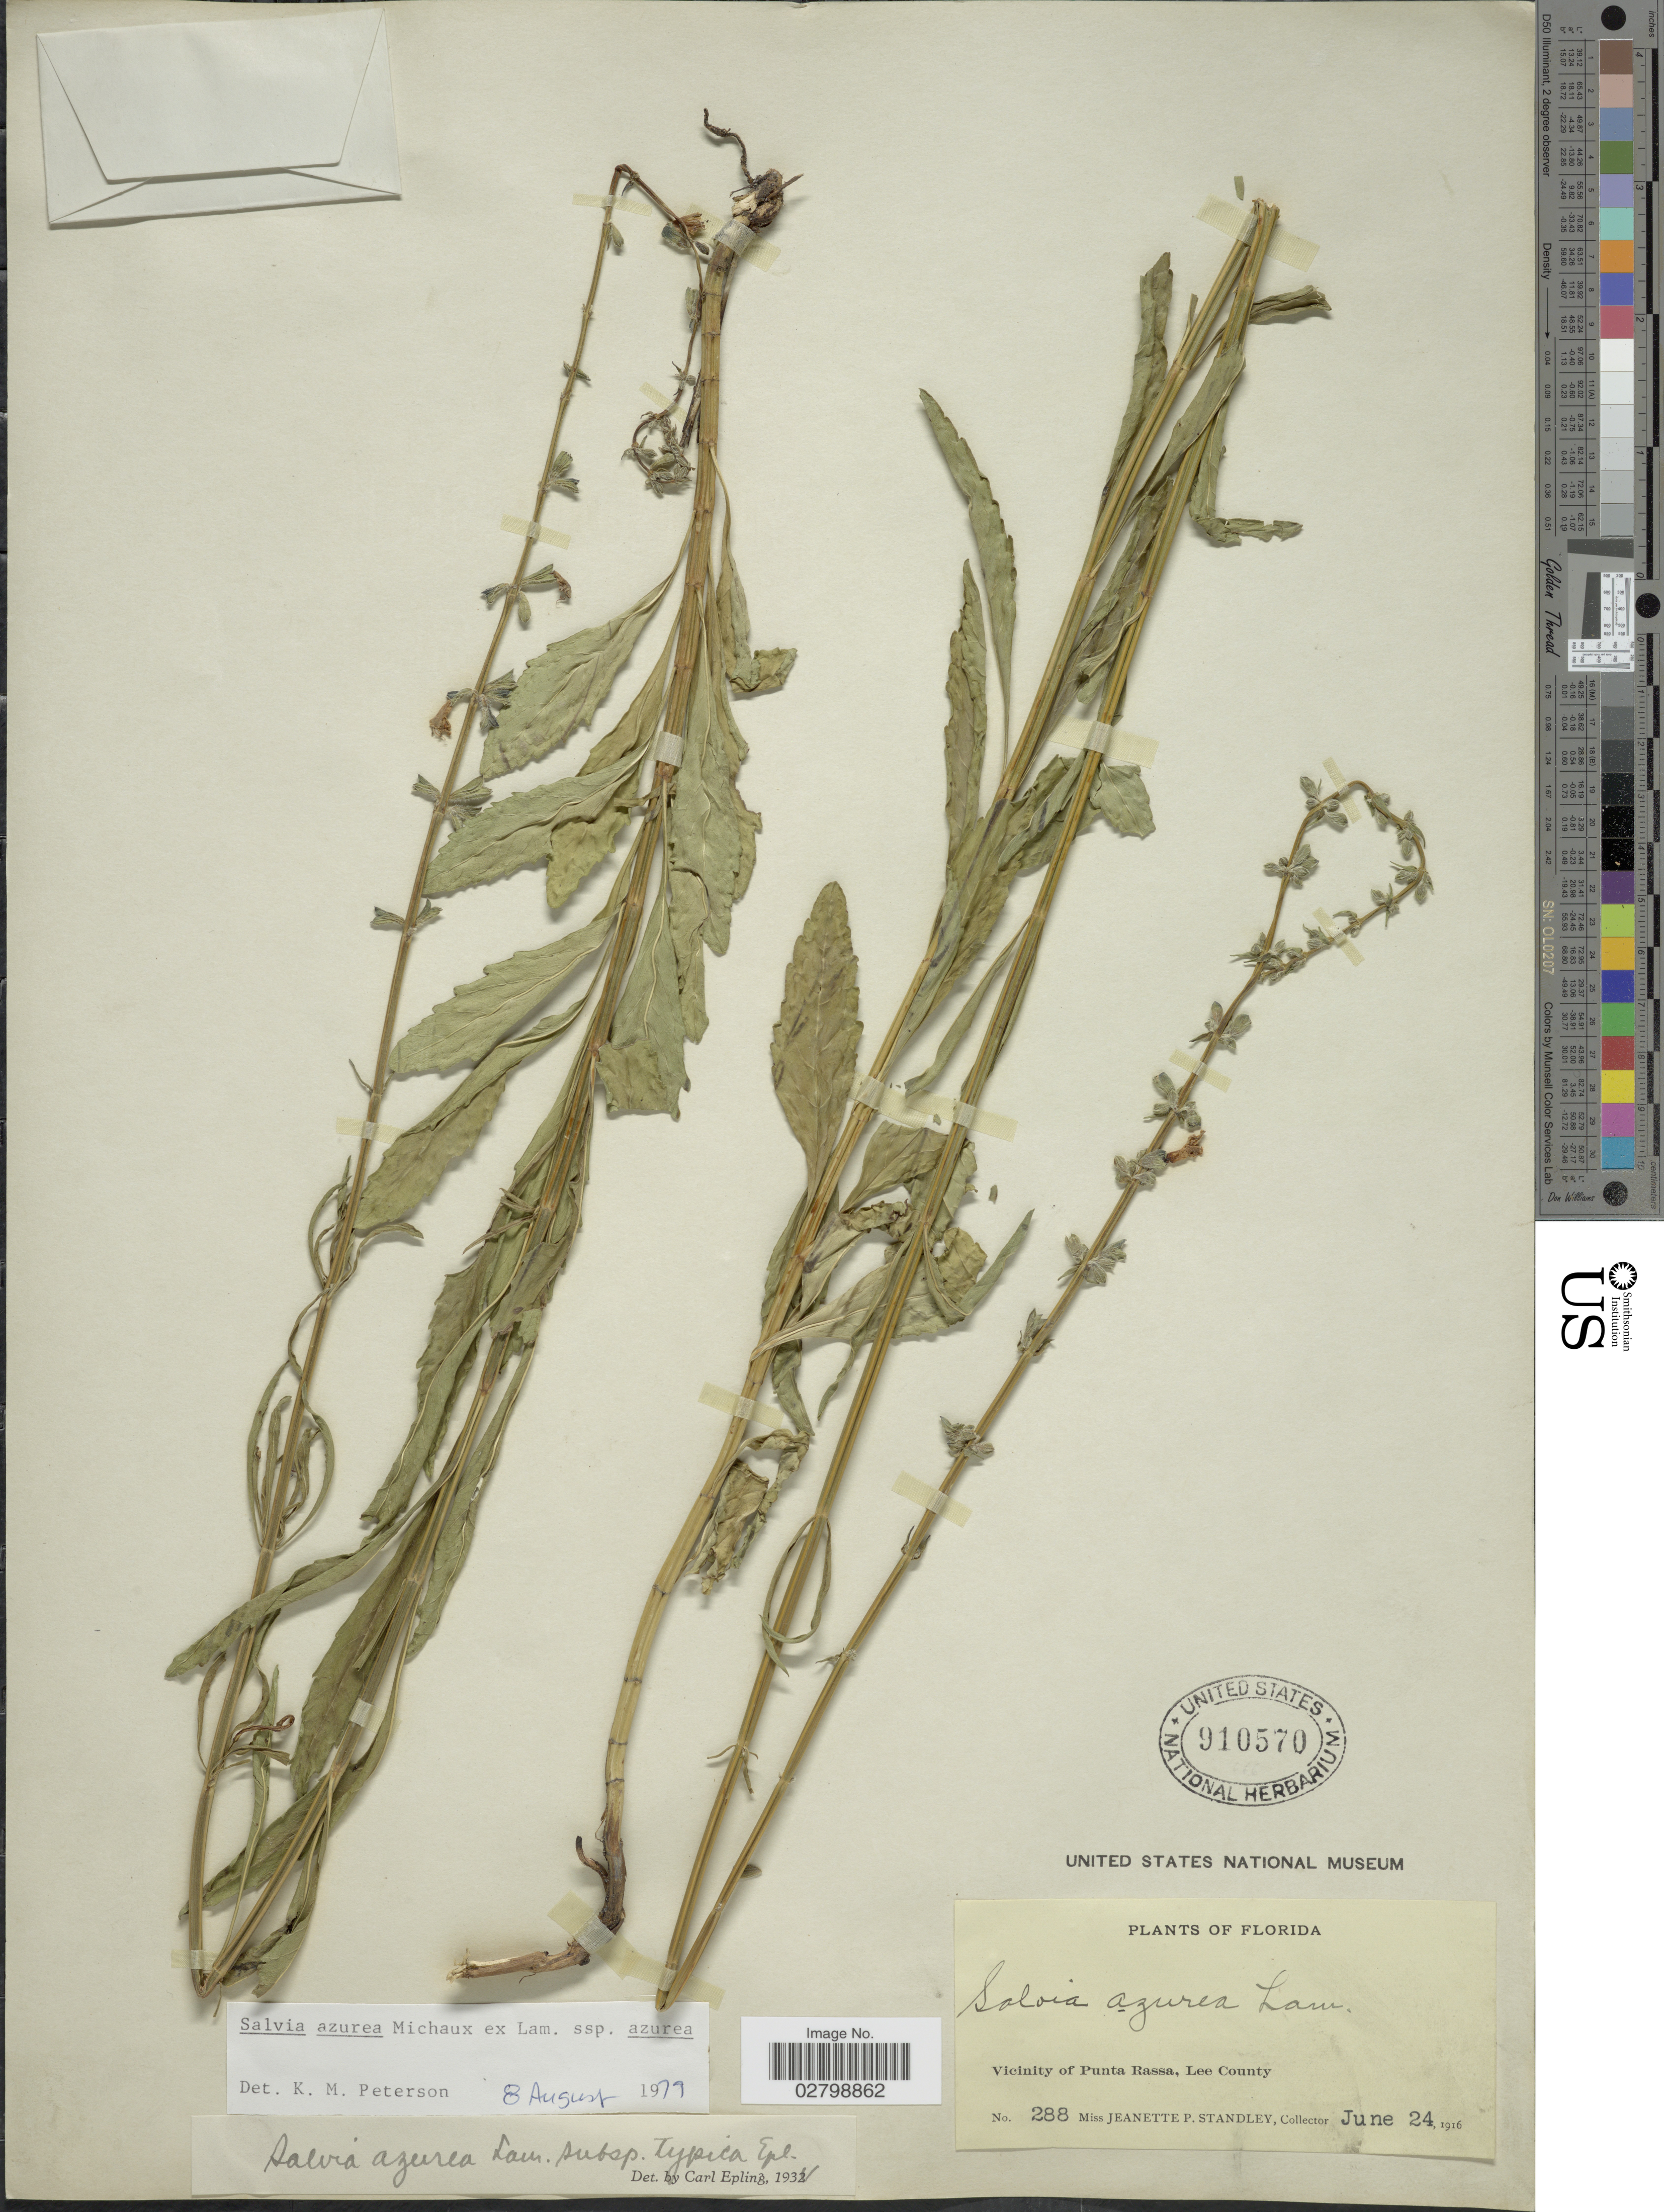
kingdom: Plantae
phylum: Tracheophyta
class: Magnoliopsida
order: Lamiales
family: Lamiaceae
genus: Salvia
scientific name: Salvia azurea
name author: Michx. ex Vahl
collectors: J. P. Standley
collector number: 288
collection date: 1916-06-24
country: United States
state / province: Florida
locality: Vicinity of Punta Rassa, Lee County.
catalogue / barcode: US 910570